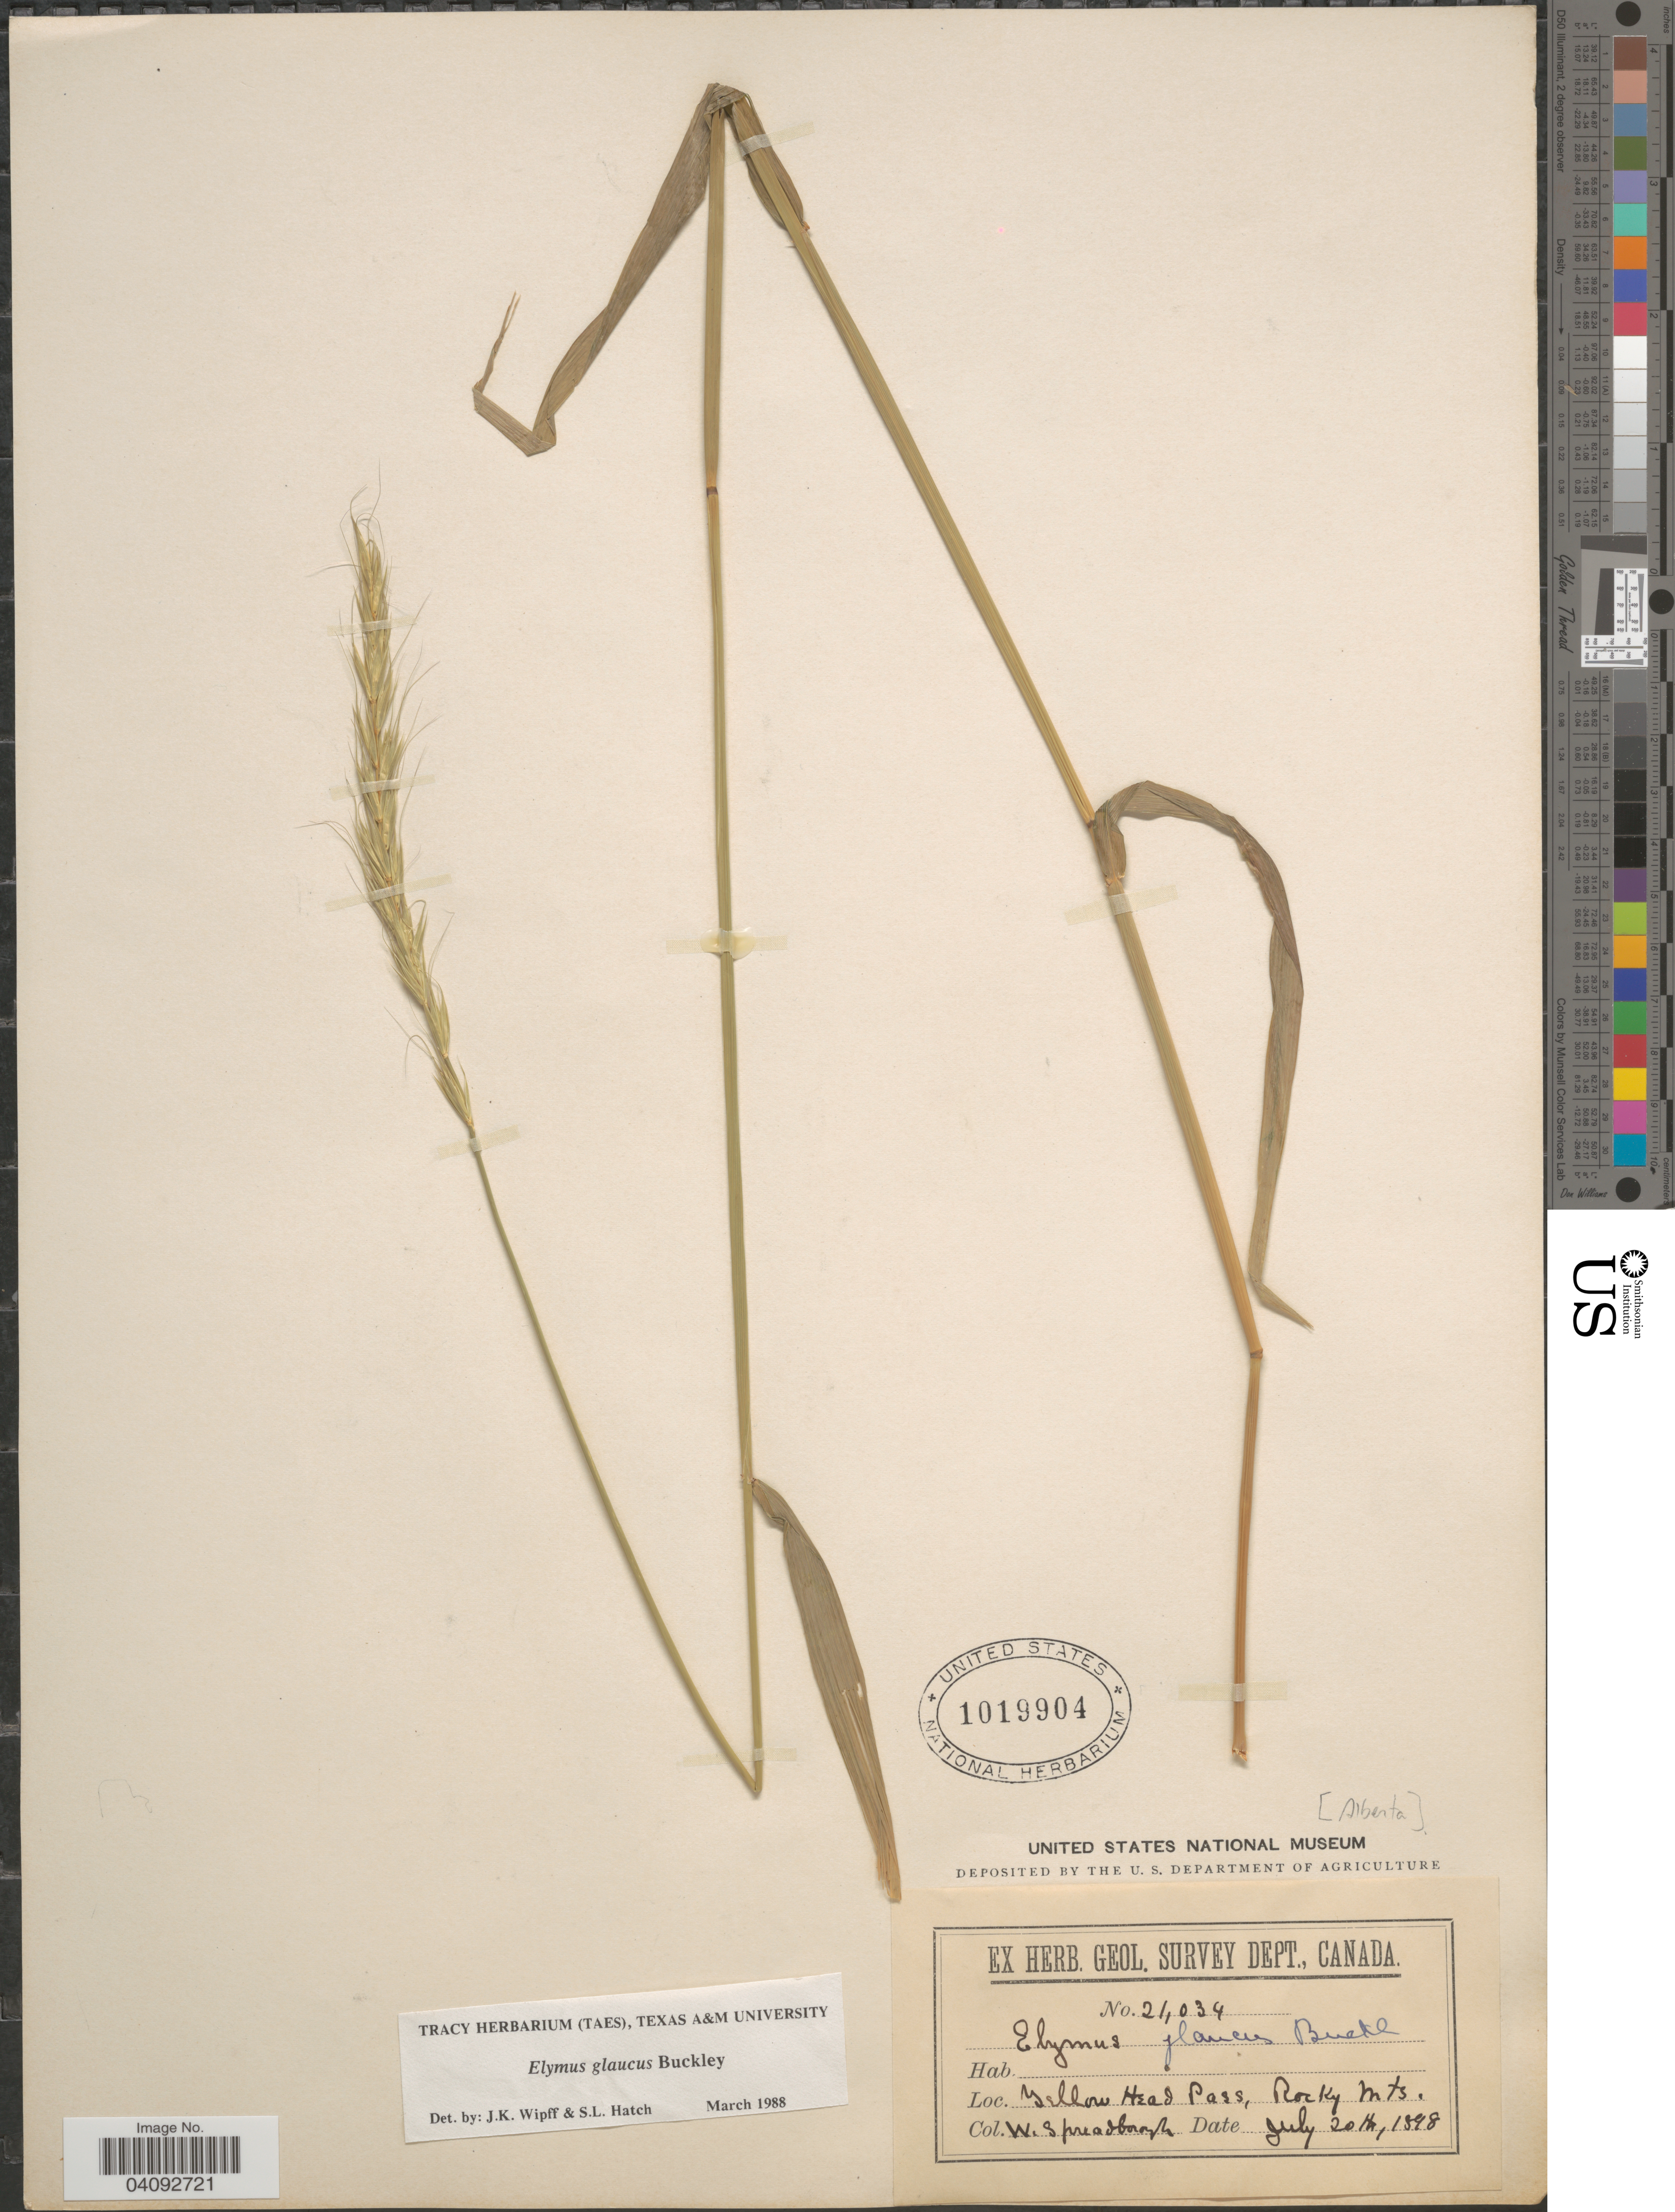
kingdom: Plantae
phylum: Tracheophyta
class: Liliopsida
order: Poales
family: Poaceae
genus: Elymus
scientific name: Elymus glaucus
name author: Buckley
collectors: W. Spreadborough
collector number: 21034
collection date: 1898-07-20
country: Canada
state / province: Alberta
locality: Geol. Survey Dept., Canada. Yellow Head Pass, Rocky Mts.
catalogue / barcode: US 1019904